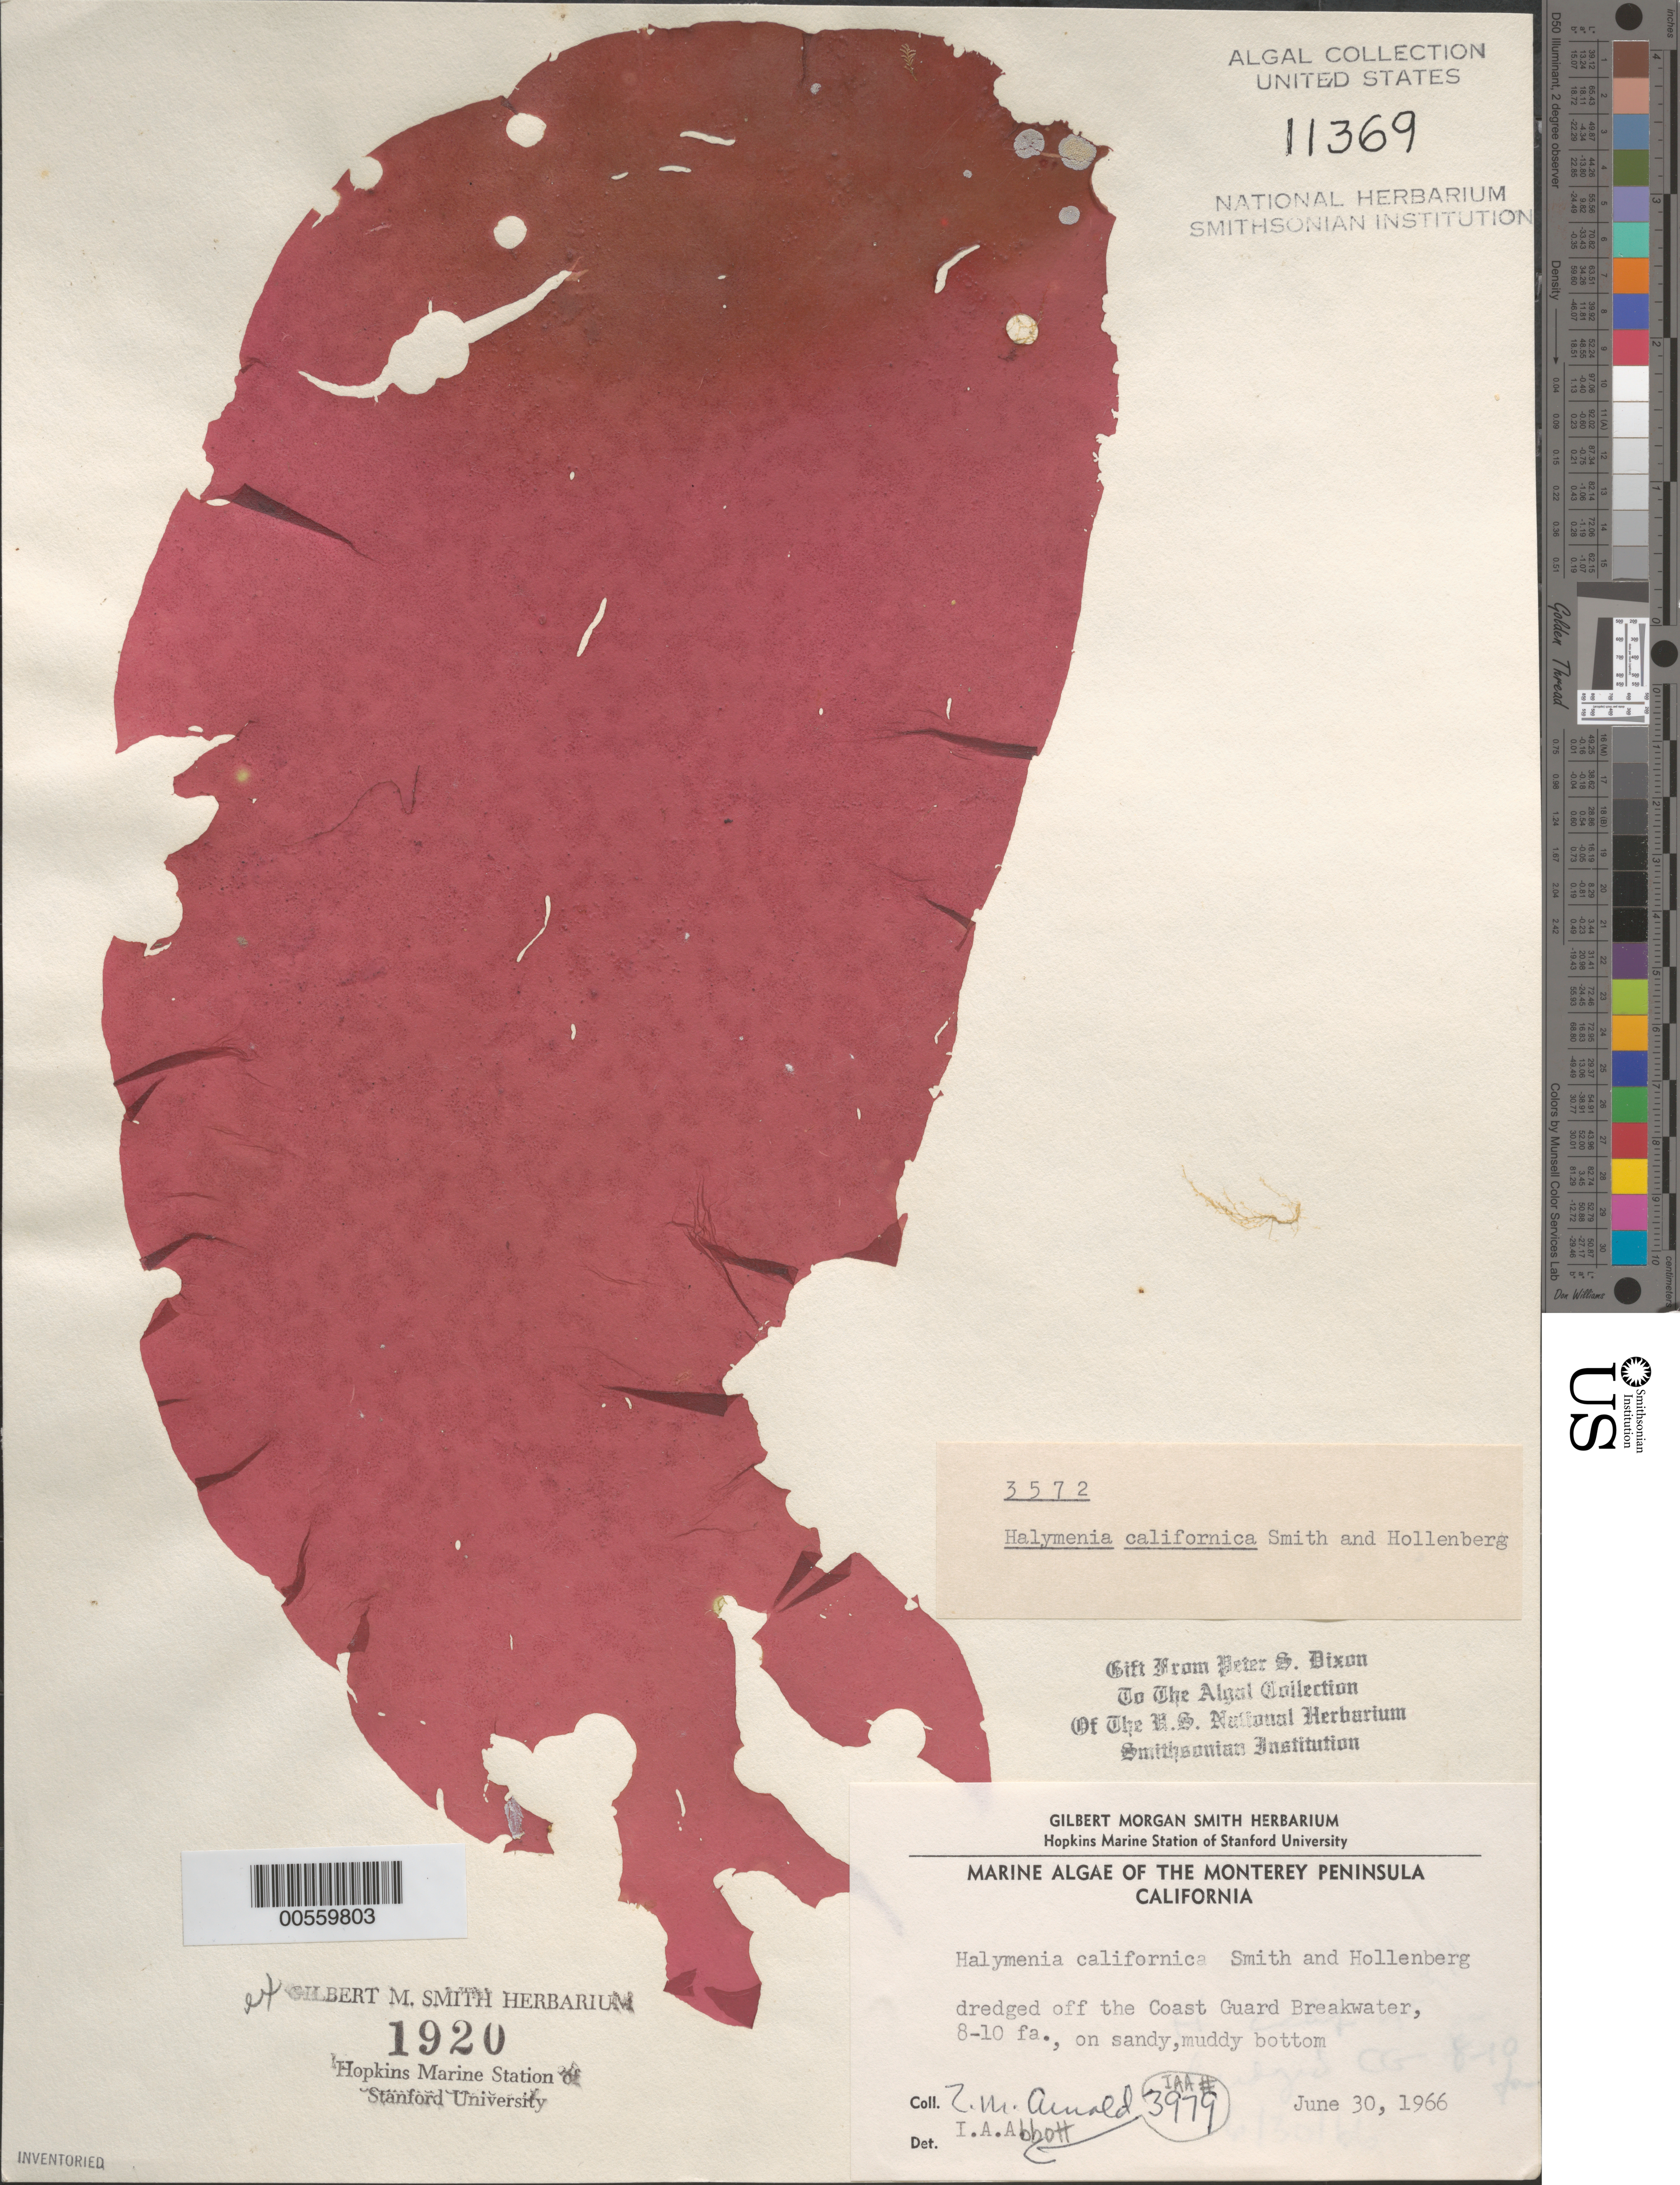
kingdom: Plantae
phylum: Rhodophyta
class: Florideophyceae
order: Halymeniales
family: Halymeniaceae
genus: Halymenia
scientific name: Halymenia californica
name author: G.M. Sm. & Hollenb.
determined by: Abbott, Isabella A.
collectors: Z. M. Arnold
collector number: IAA 3979 & PSD 3572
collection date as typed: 30 Jun 1966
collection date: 1966-06-30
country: United States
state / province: California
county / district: Monterey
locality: Monterey, off Coast Guard breakwater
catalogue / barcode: US 11369